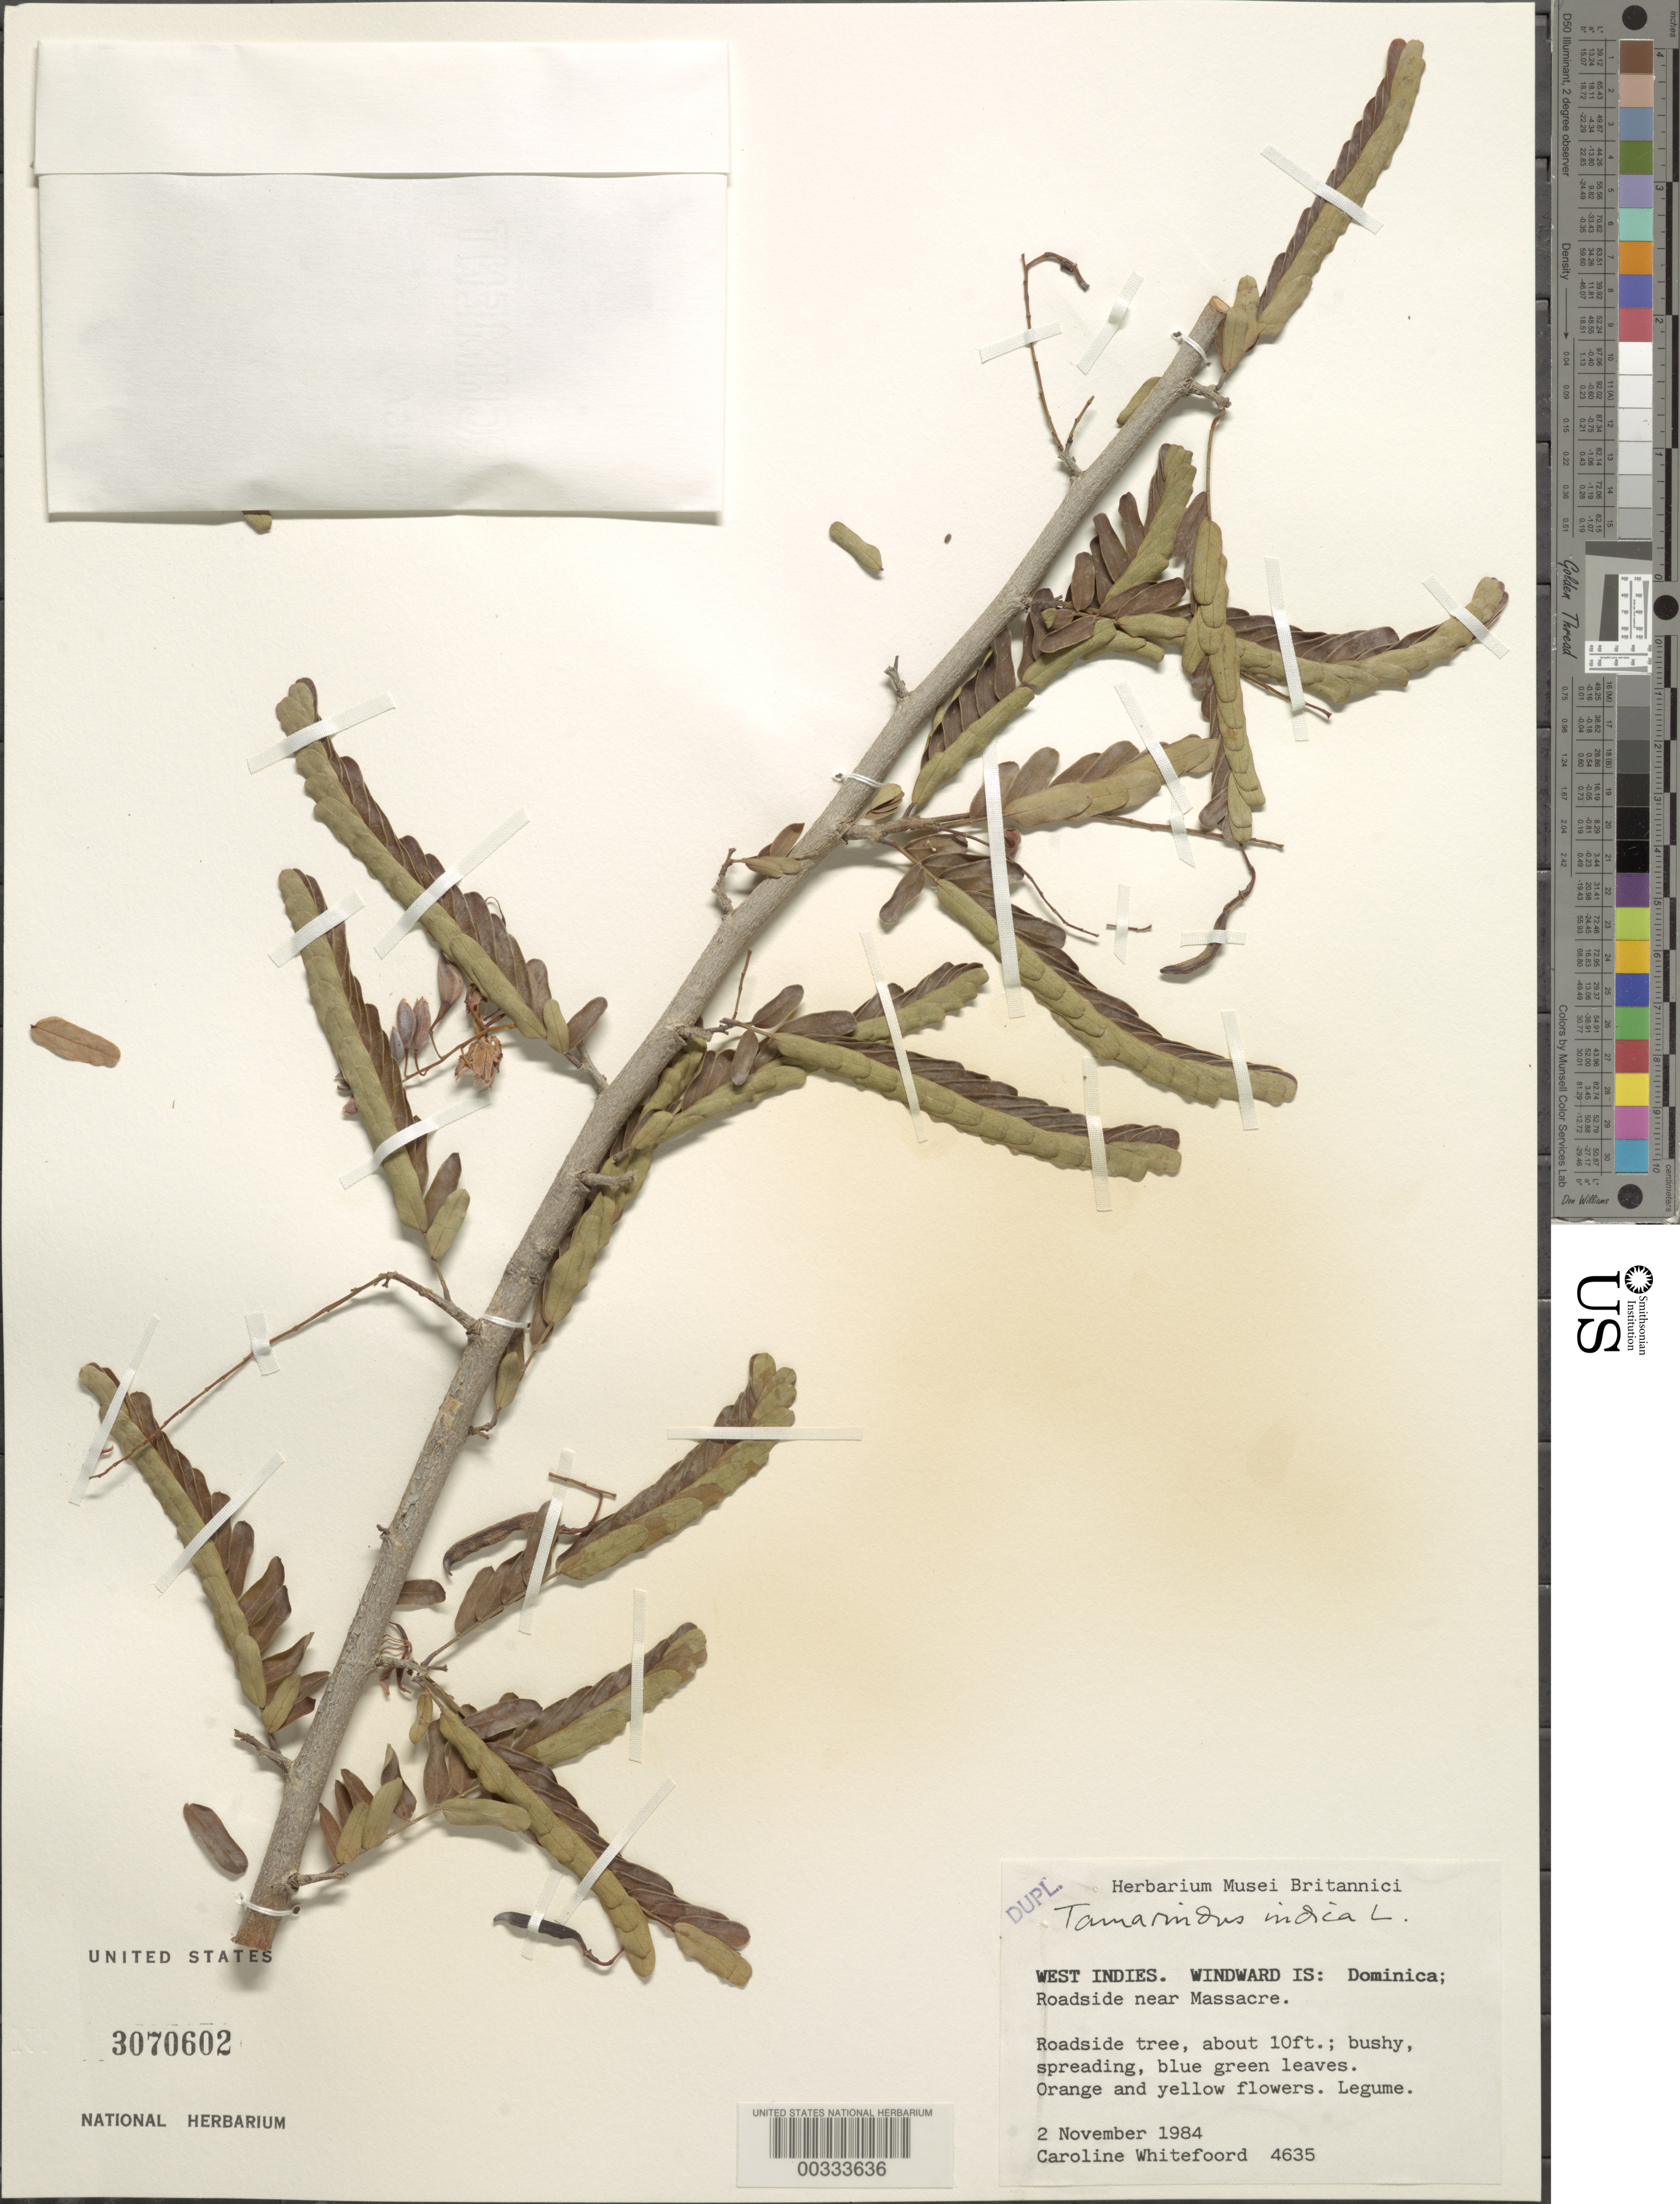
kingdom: Plantae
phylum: Tracheophyta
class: Magnoliopsida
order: Fabales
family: Fabaceae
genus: Tamarindus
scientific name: Tamarindus indica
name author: L.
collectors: C. Whitefoord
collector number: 4635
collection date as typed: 02 Nov 1984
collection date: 1984-11-02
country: Dominica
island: Dominica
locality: Near massacre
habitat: Roadside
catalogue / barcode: US 3070602